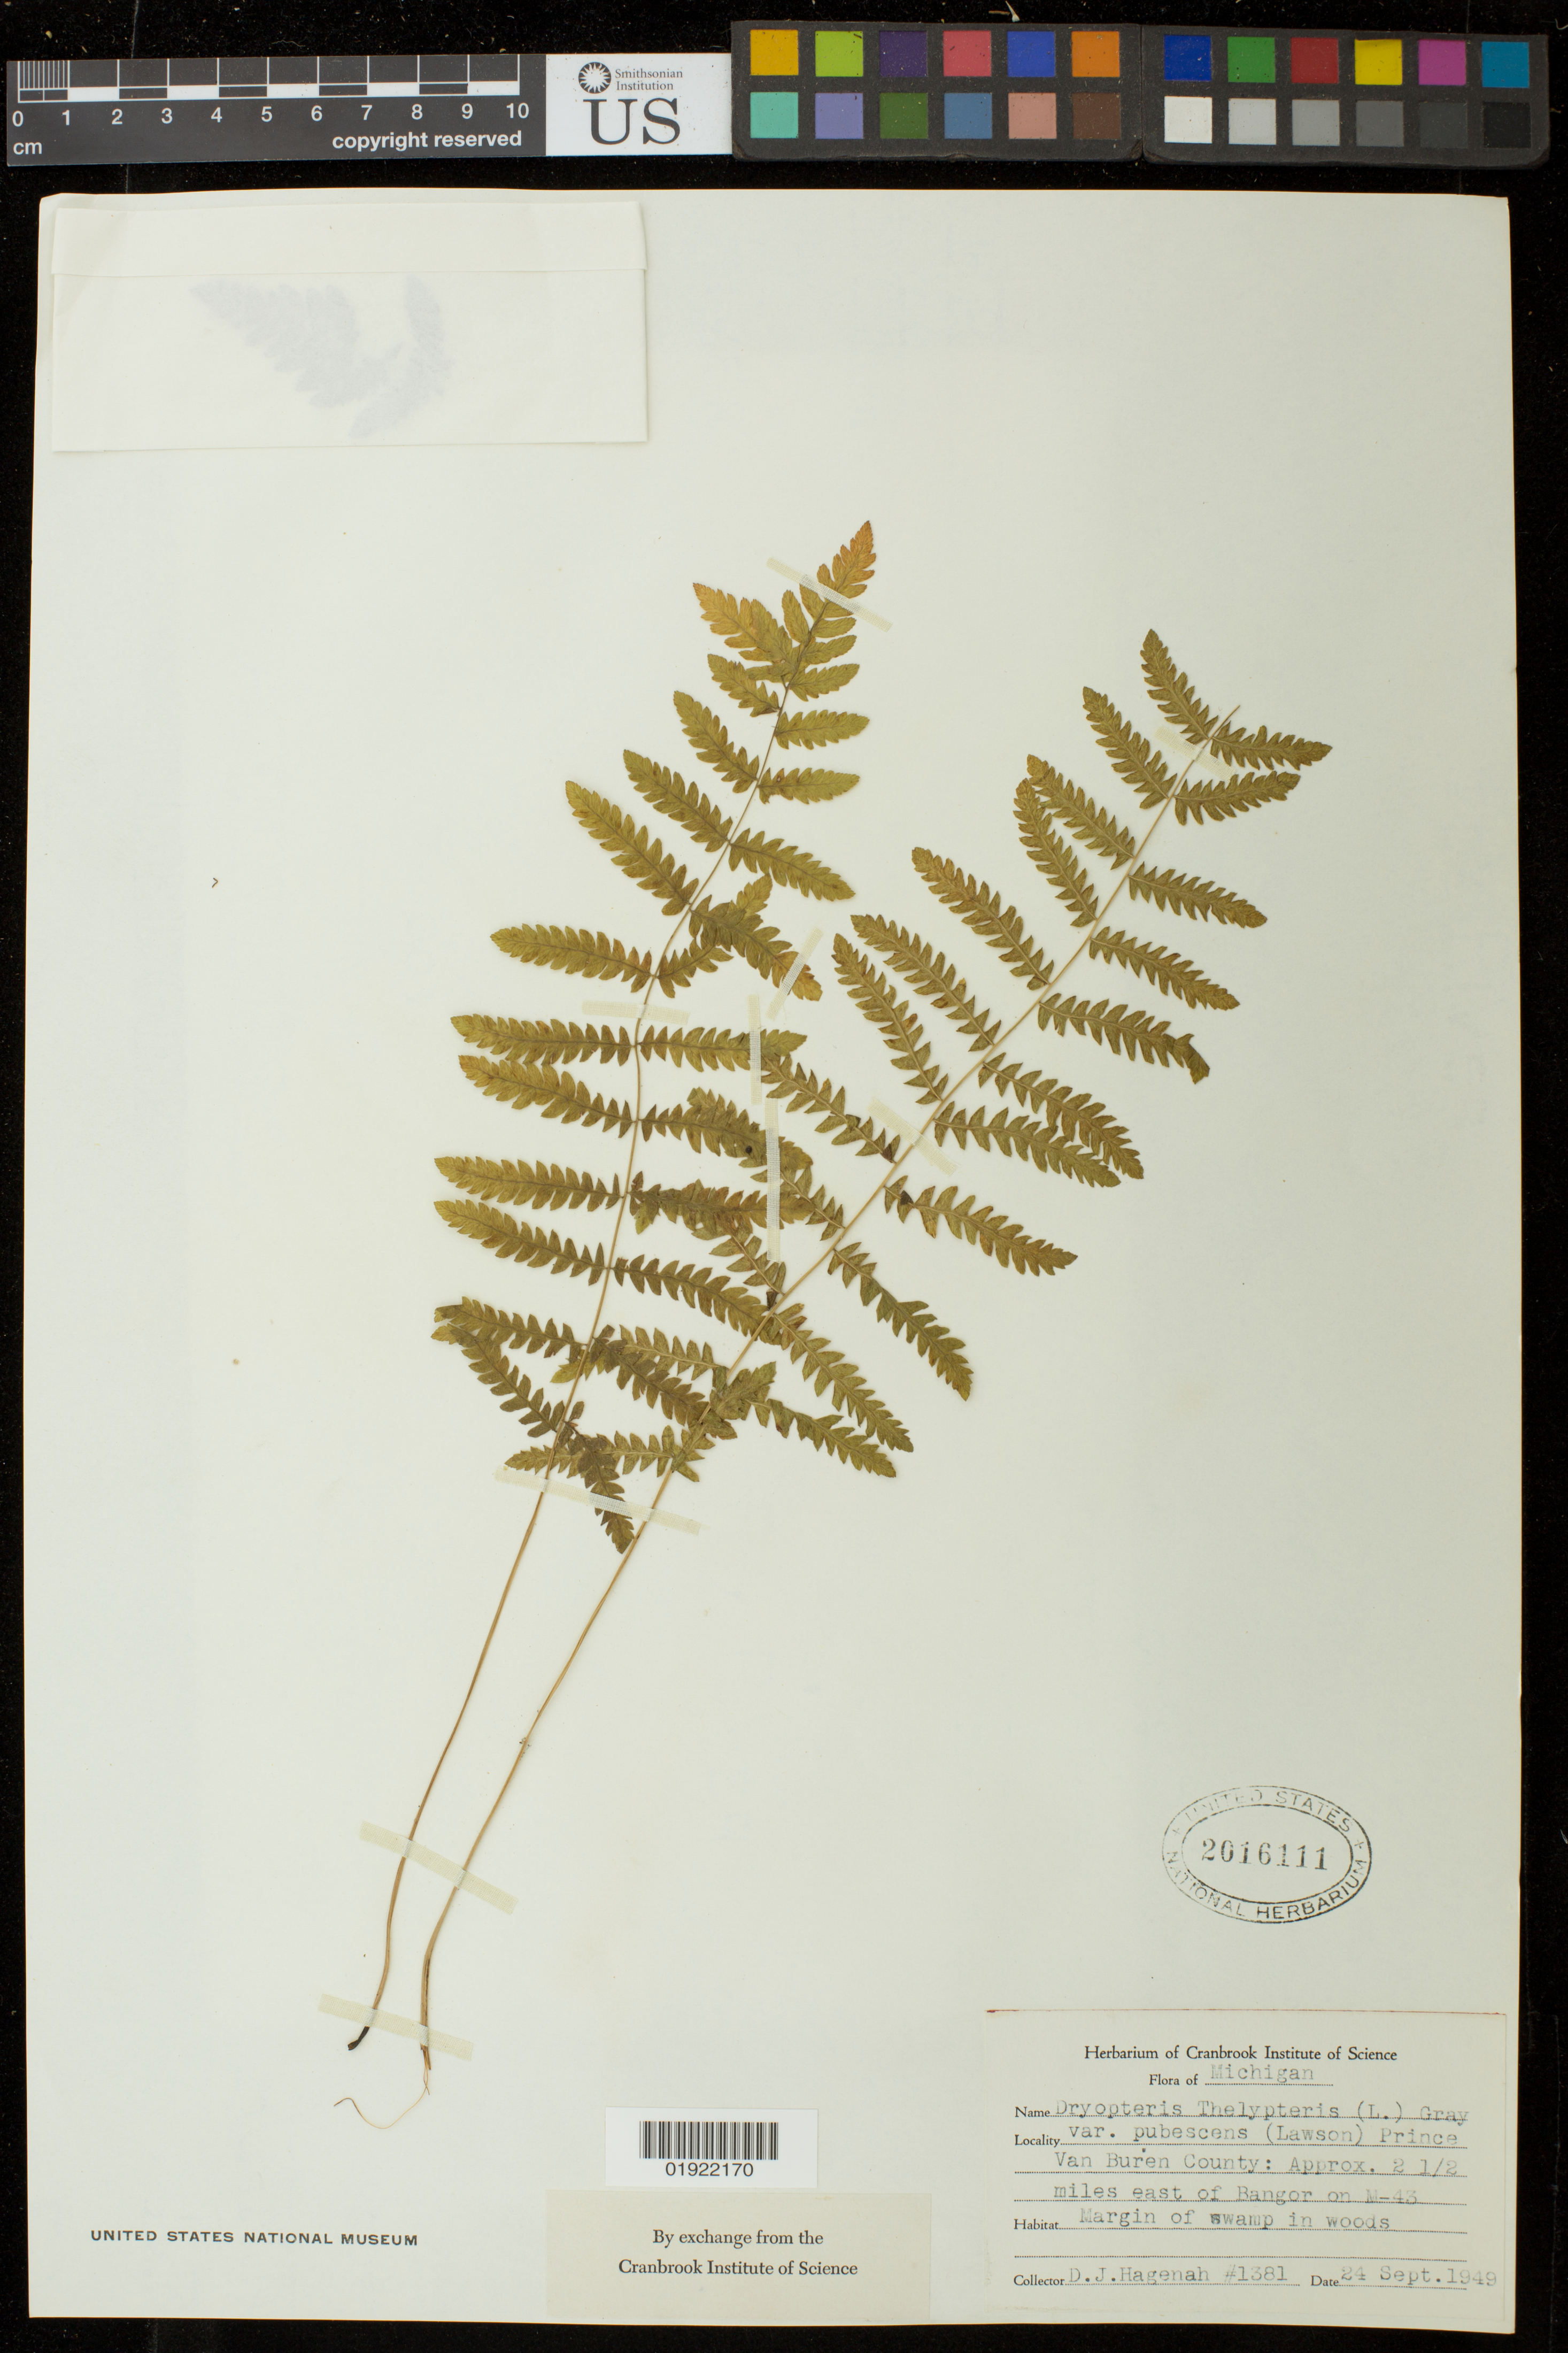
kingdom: Plantae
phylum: Tracheophyta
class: Polypodiopsida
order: Polypodiales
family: Thelypteridaceae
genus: Thelypteris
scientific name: Thelypteris palustris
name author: (Salisb.) Schott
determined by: Schott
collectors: D. Hagenah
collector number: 1381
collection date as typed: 24 Sep 1949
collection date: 1949-09-24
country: United States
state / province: Michigan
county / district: Van Buren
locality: approx. 2 1/1 miles east of Bangor on M-43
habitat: margin of swamp in woods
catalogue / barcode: US 2016111